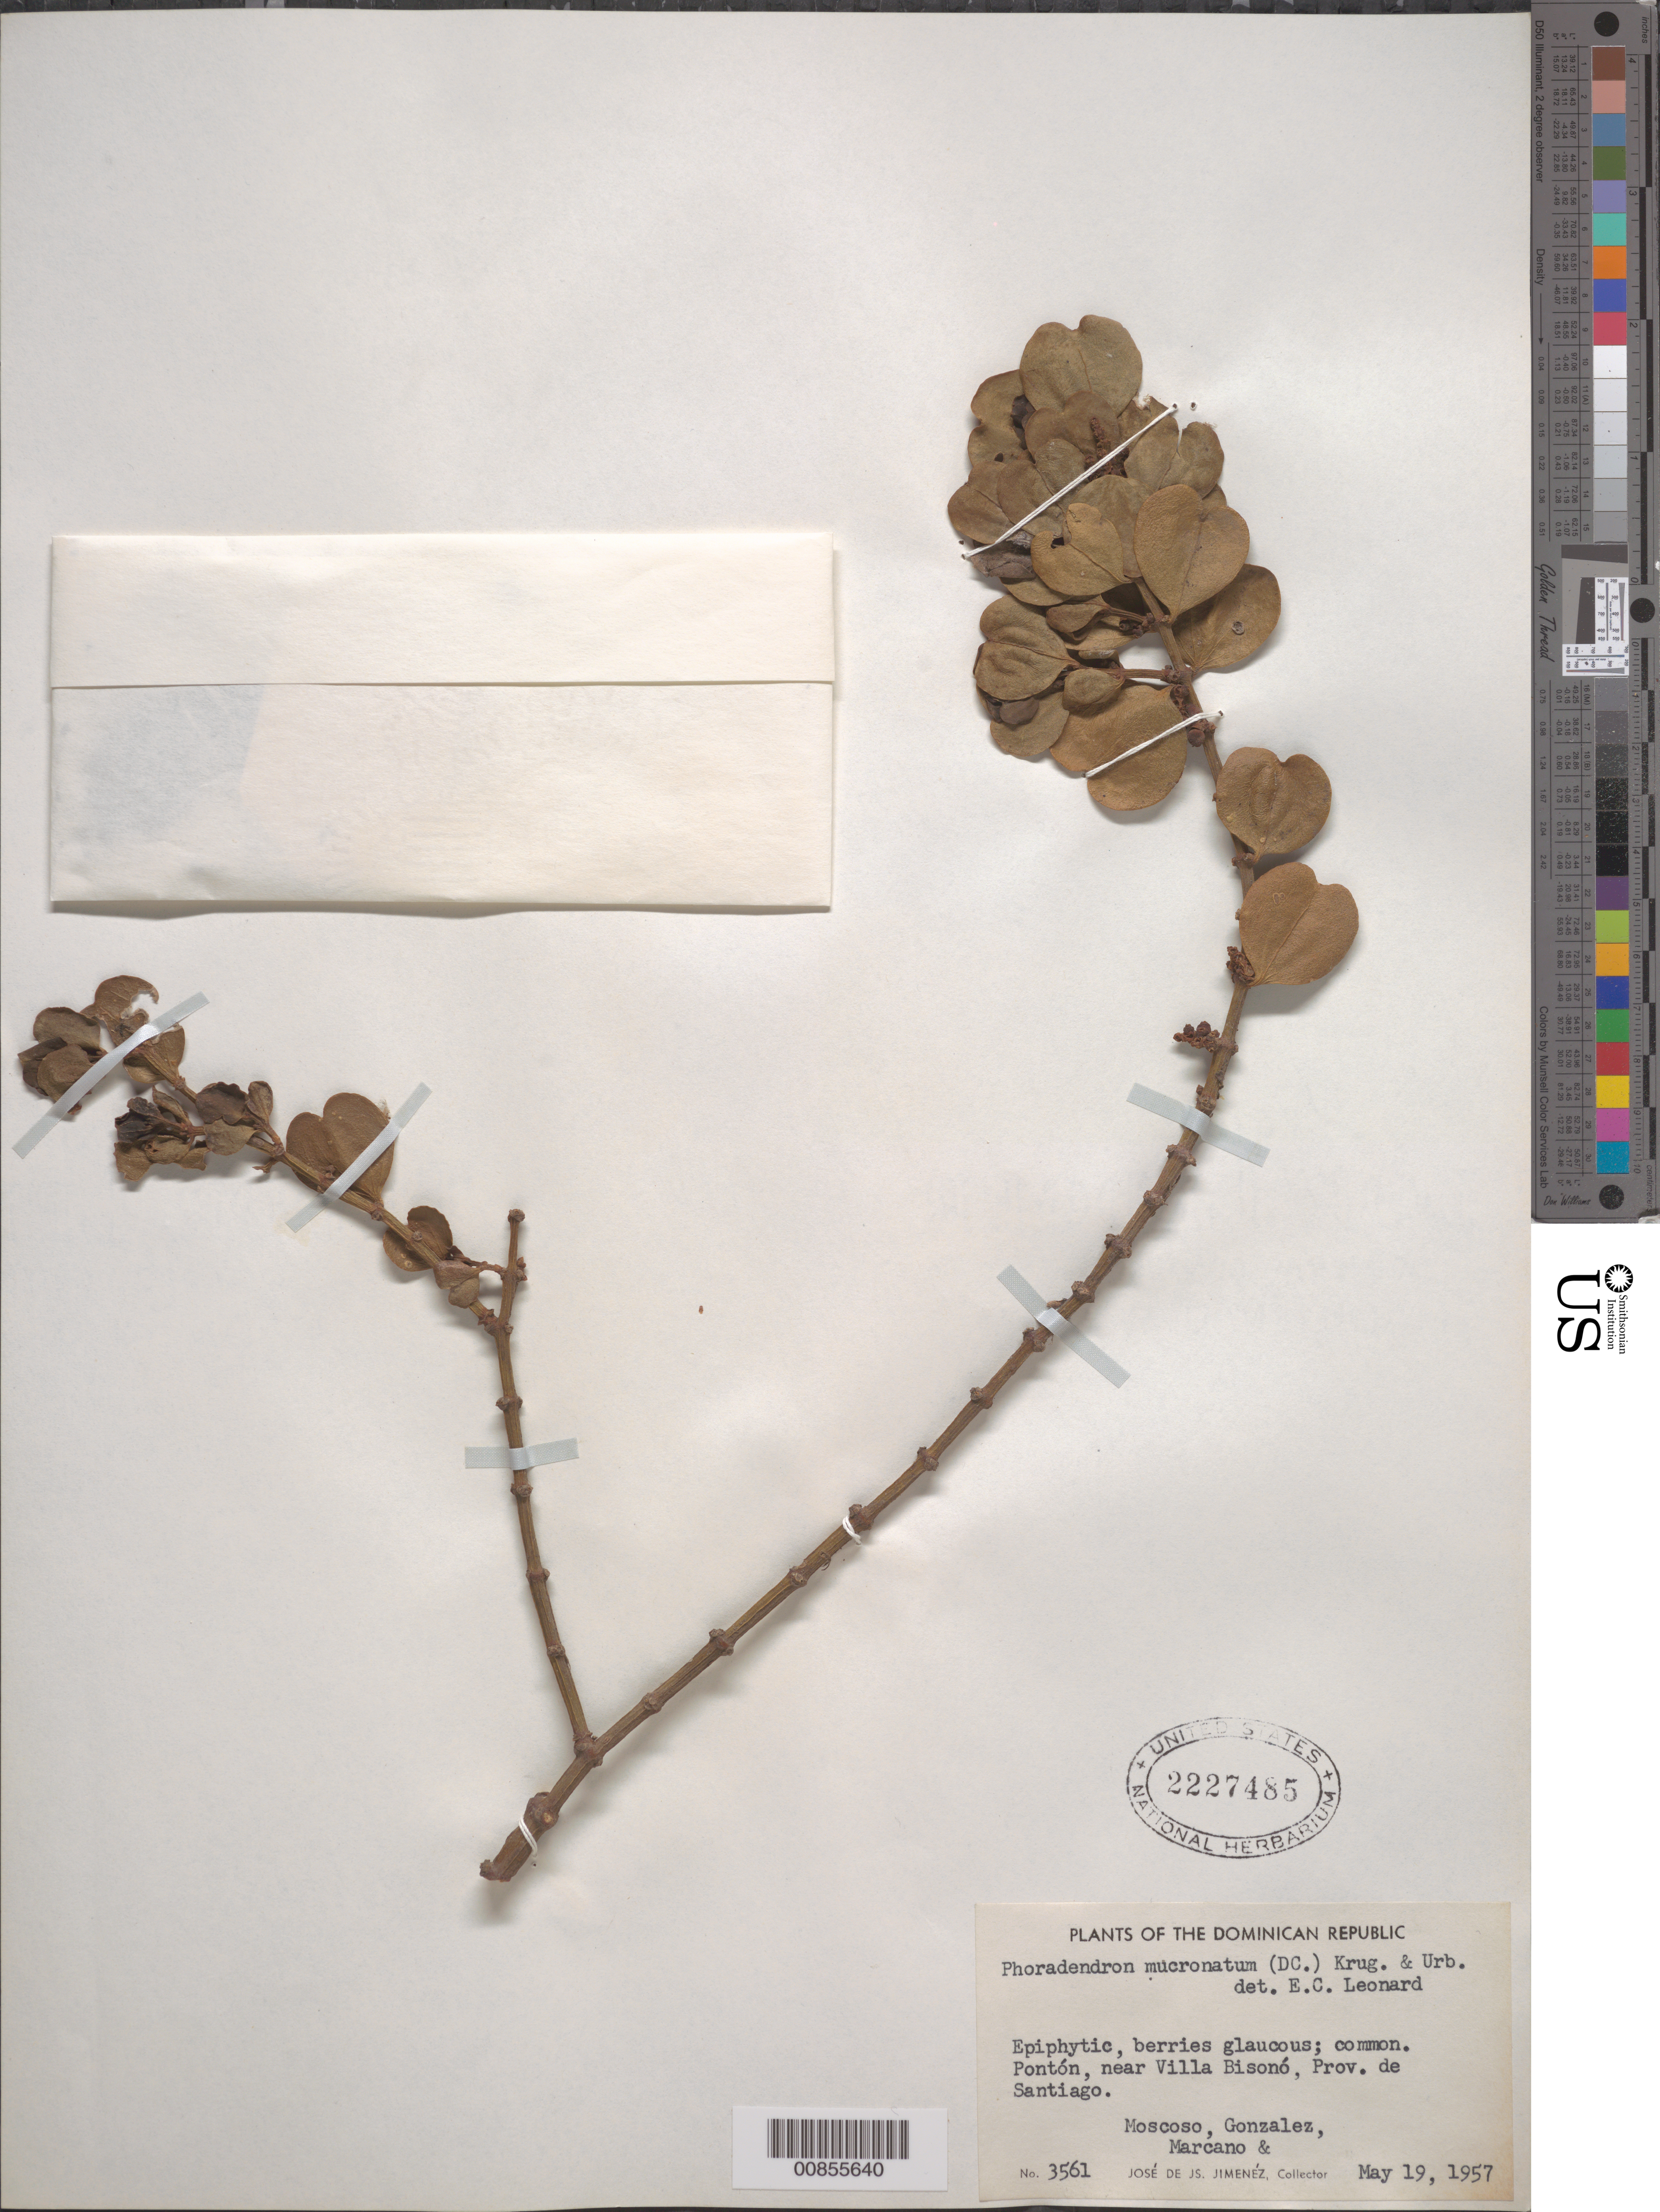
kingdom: Plantae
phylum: Tracheophyta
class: Magnoliopsida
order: Santalales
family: Viscaceae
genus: Phoradendron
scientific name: Phoradendron mucronatum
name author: (DC.) Krug & Urb.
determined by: Leonard, Emery C., (US)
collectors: J. J. Jiménez Almonte, -. Moscoso, -. Gonzalez & E. J. Marcano F.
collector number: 3561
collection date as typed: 19 May 1957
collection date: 1957-05-19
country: Dominican Republic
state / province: Santiago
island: Hispaniola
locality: Pontón, near Villa Bisonó.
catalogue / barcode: US 2227485